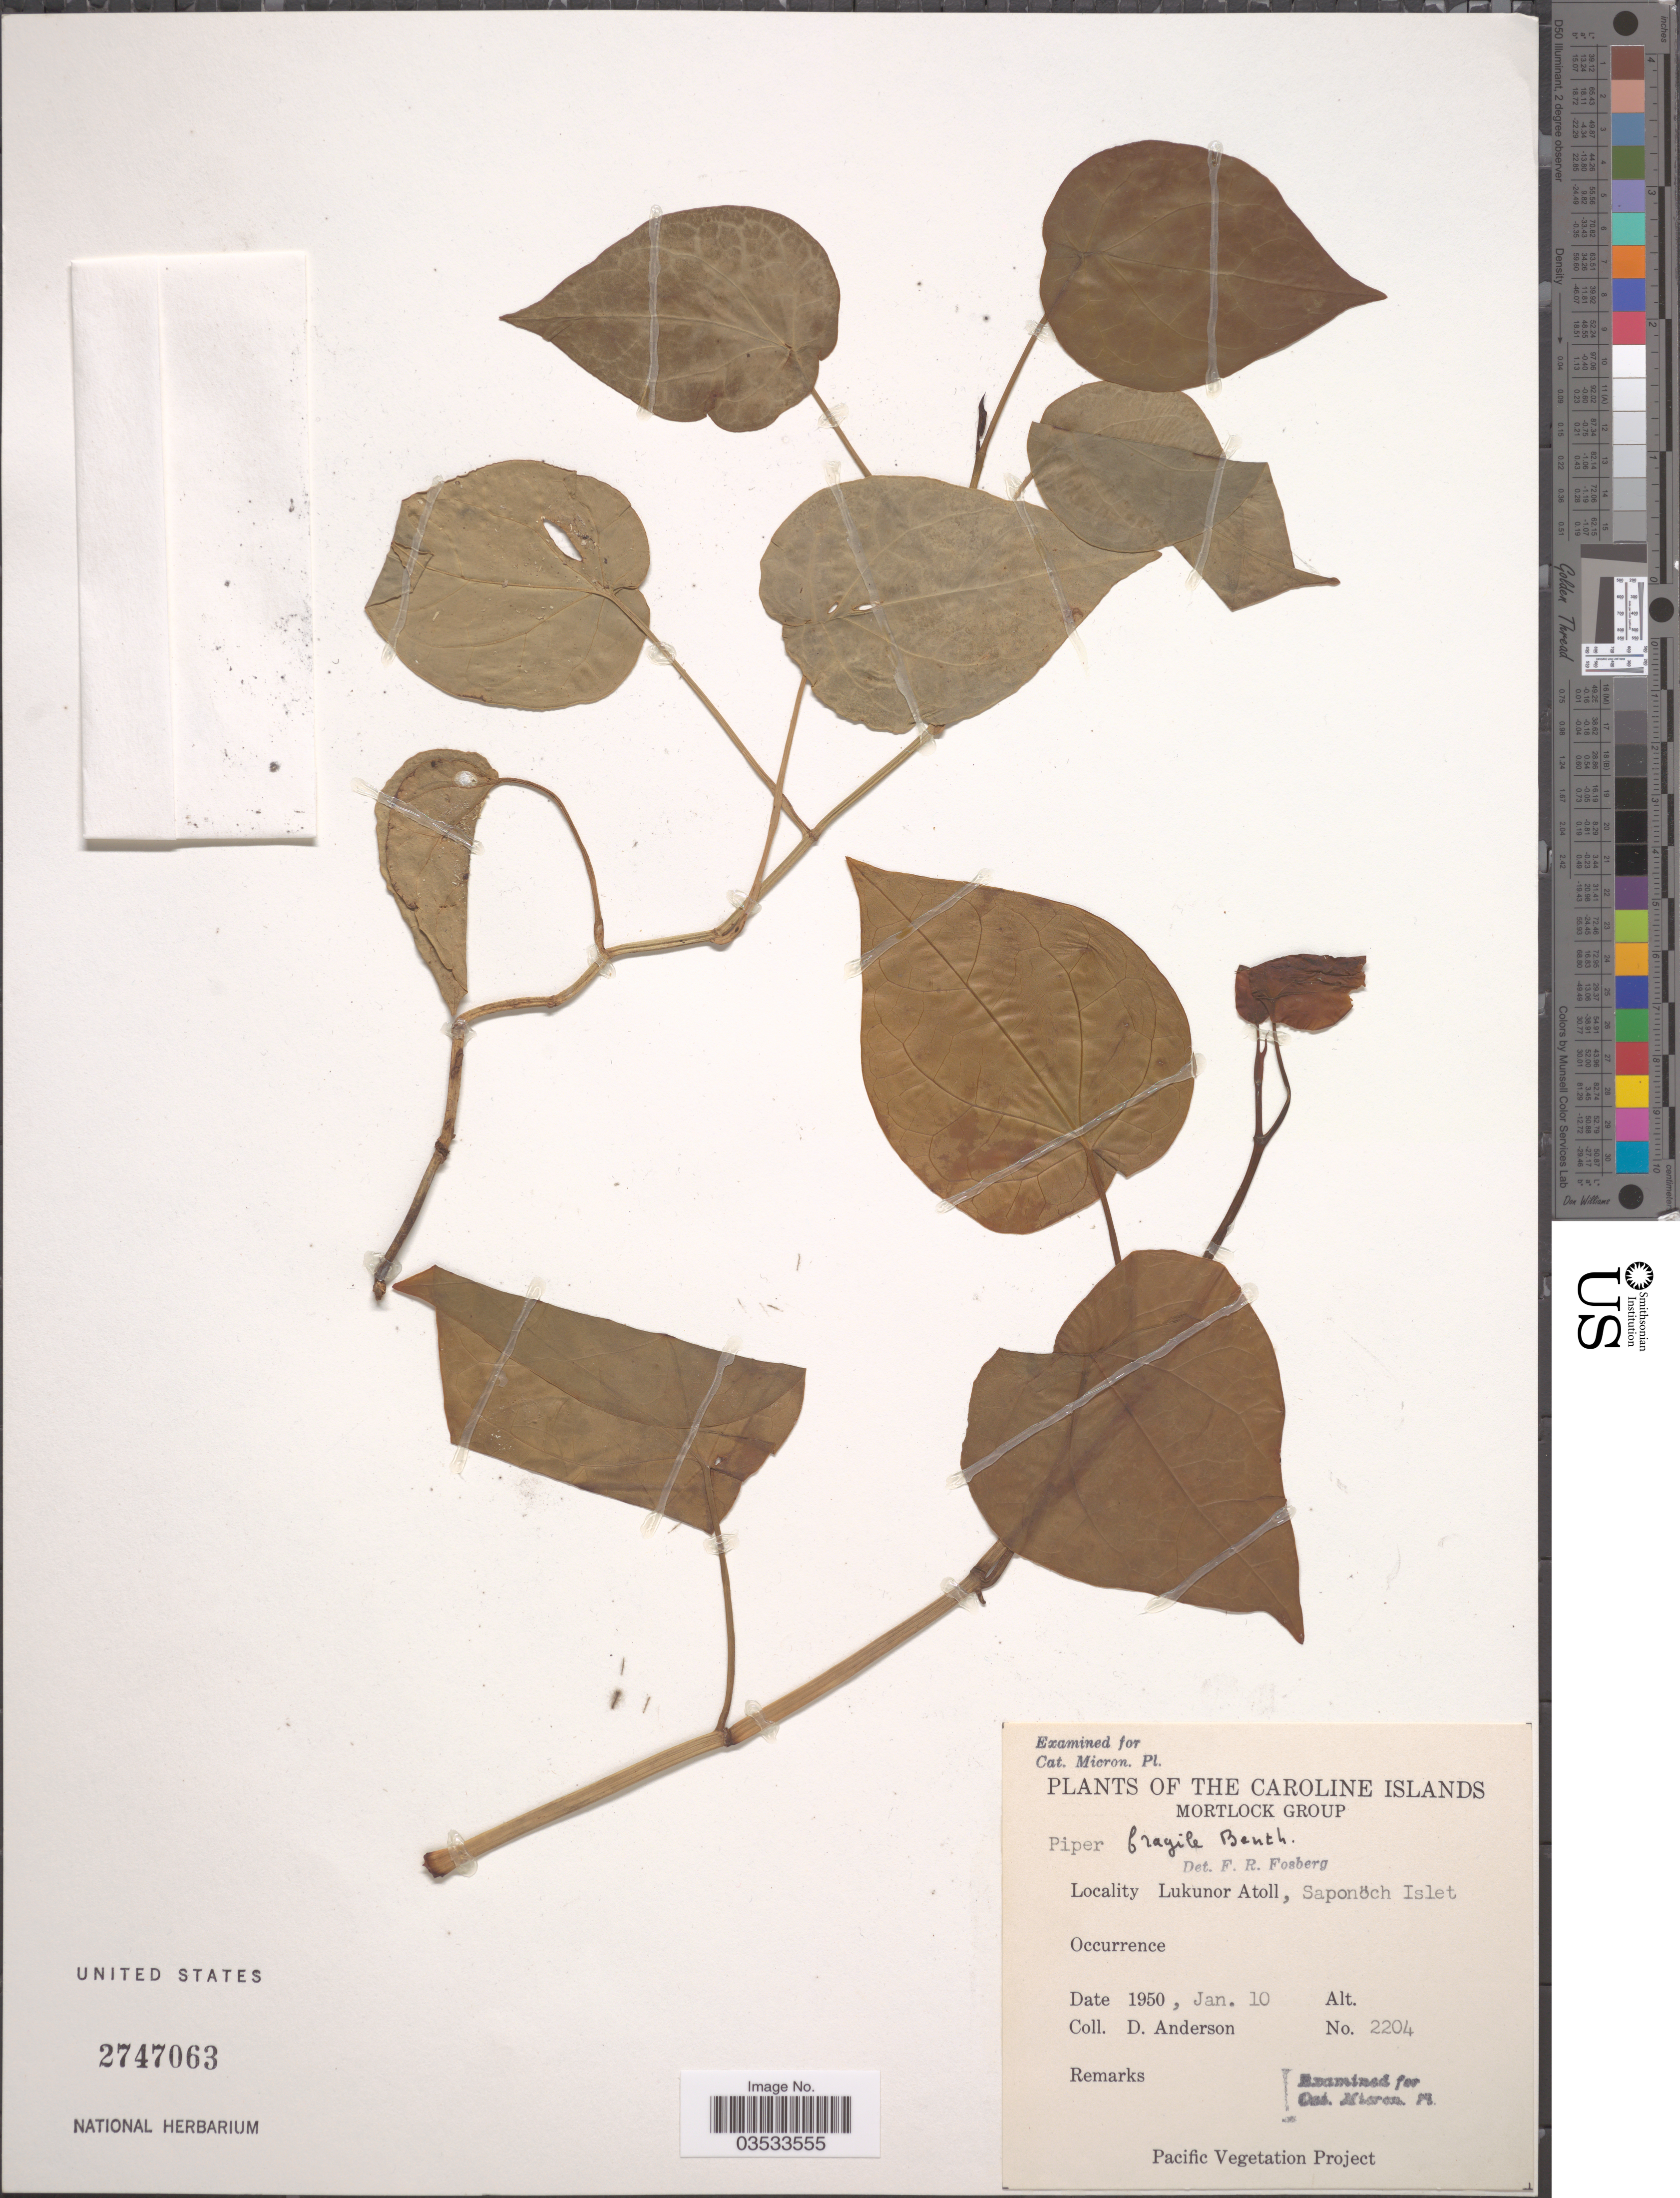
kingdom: Plantae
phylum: Tracheophyta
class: Magnoliopsida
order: Piperales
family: Piperaceae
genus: Piper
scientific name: Piper fragile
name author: Benth.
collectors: D. Anderson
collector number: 2204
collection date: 1950-01-10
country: Micronesia, Federated States of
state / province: Truk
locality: The Caroline Islands. Mortlock Group. Lukunor Atoll, Saponöch Islet.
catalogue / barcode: US 2747063